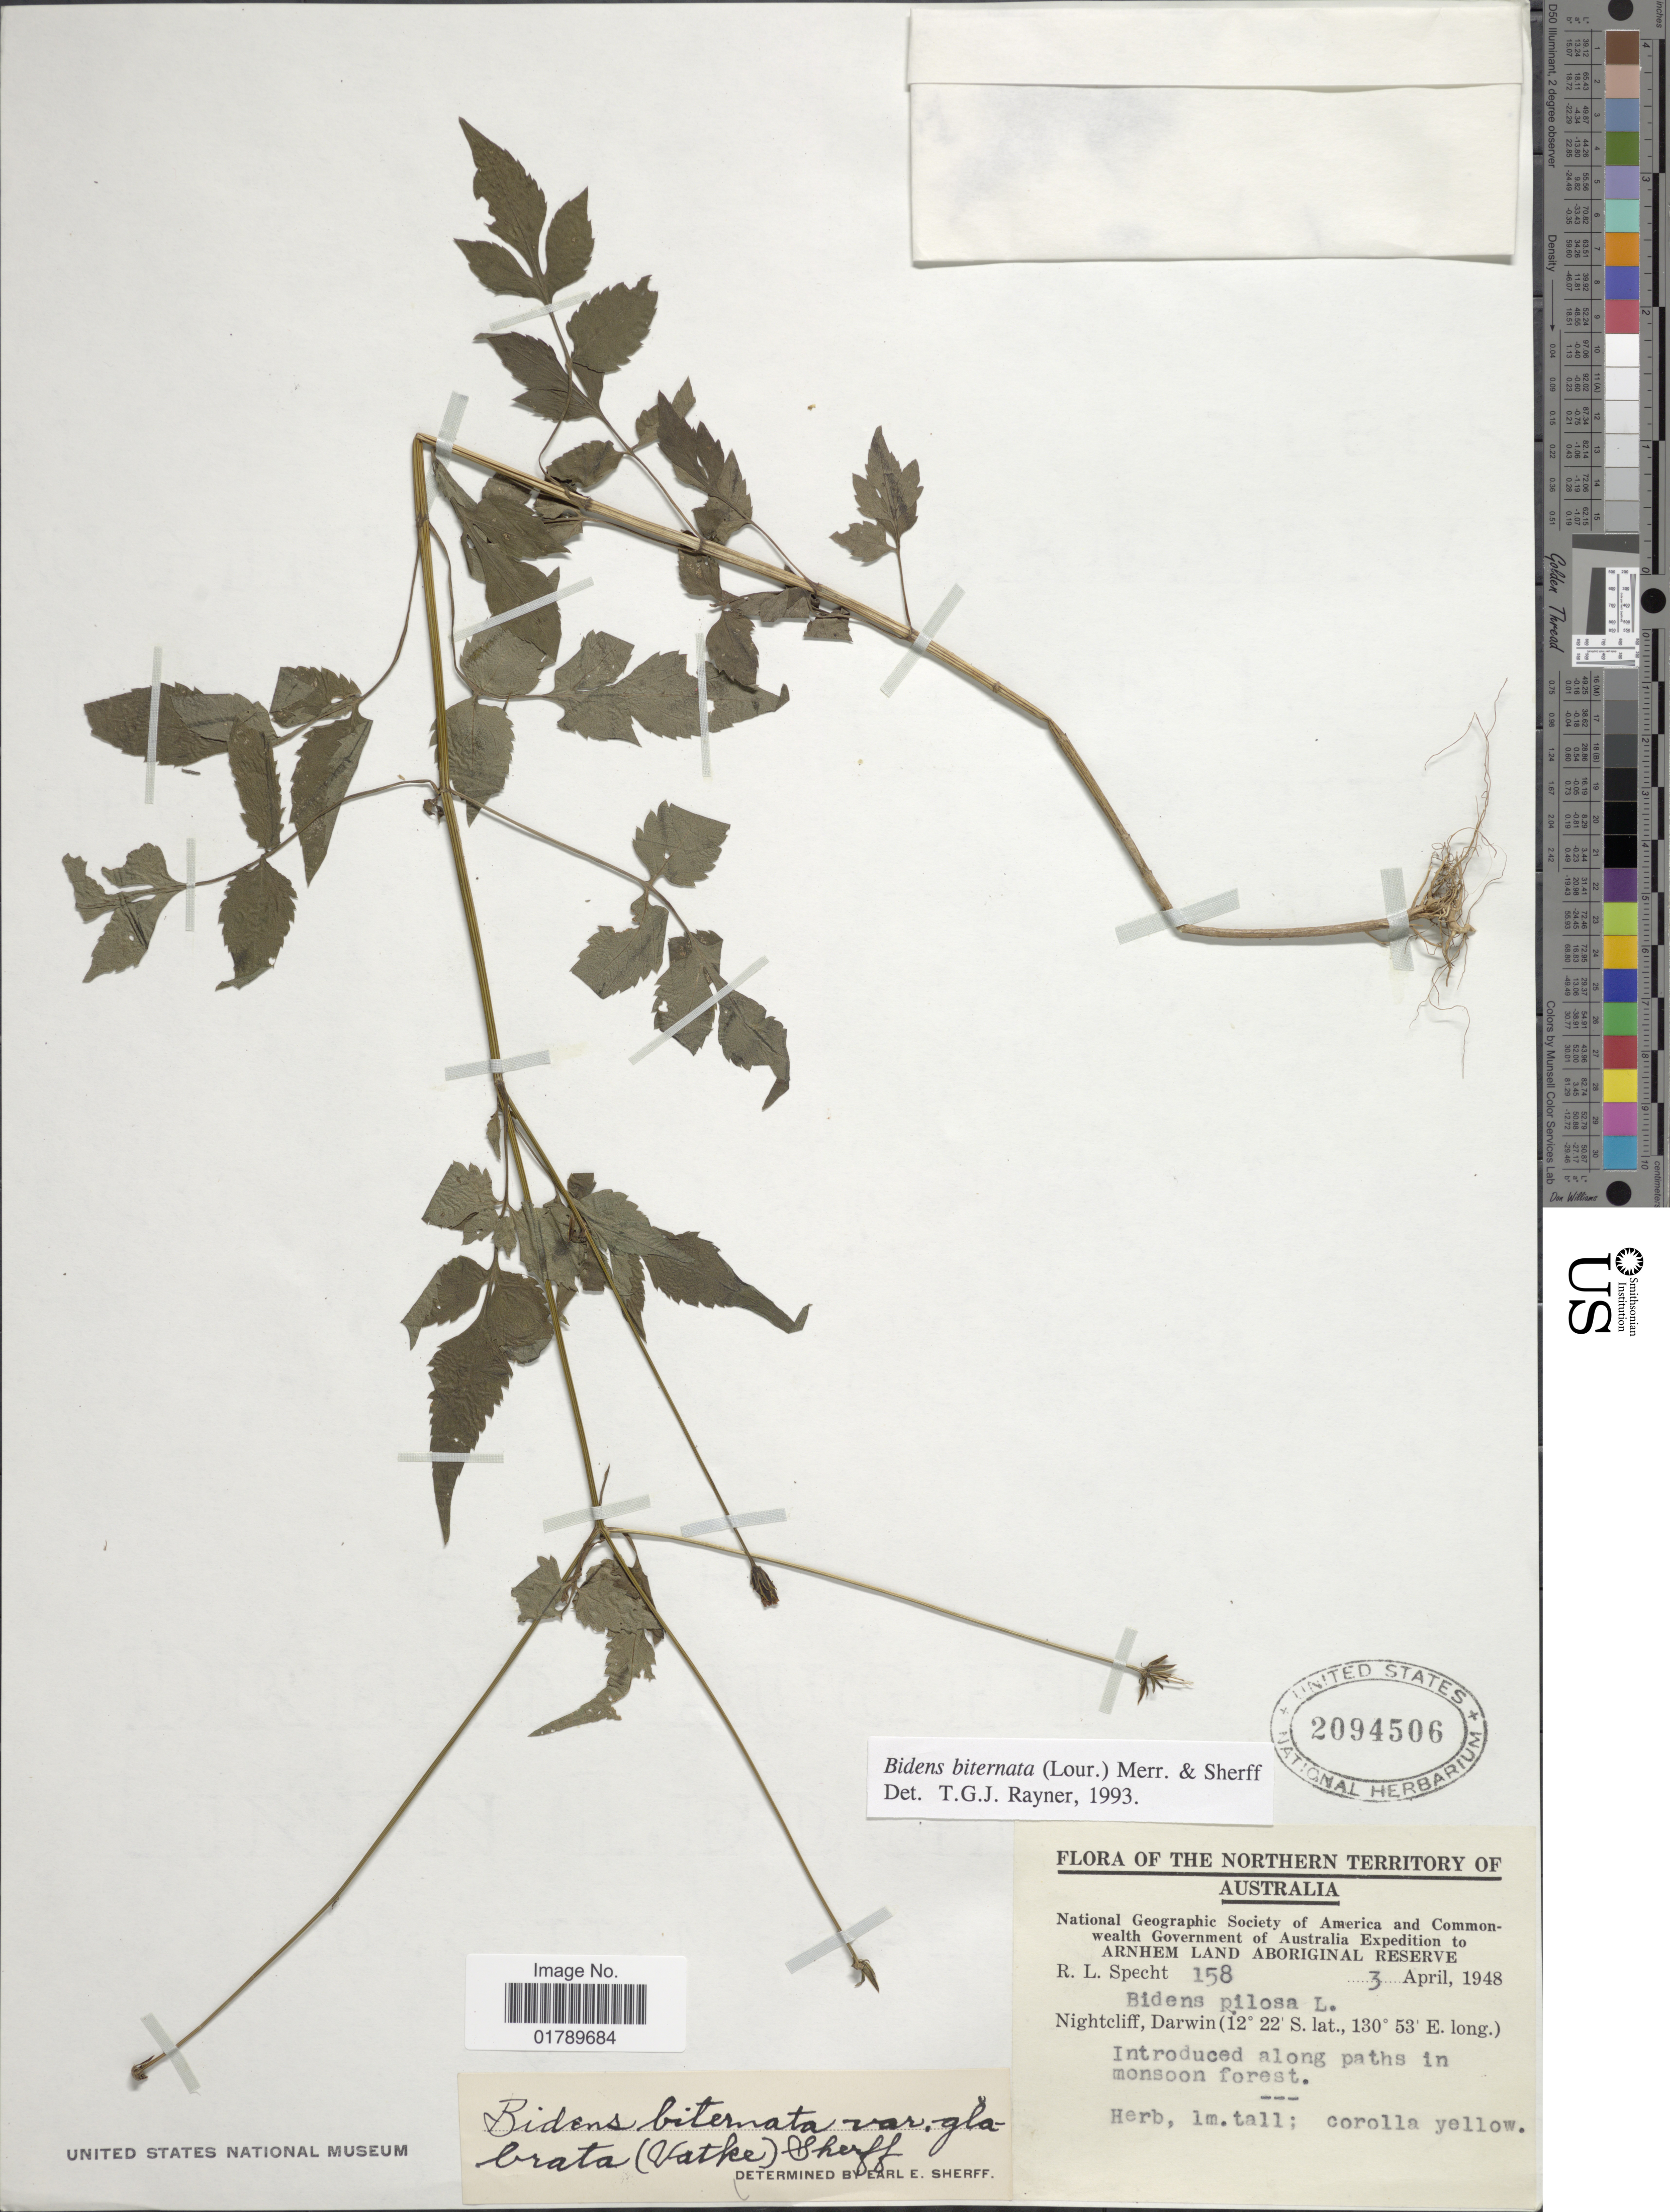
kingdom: Plantae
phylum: Tracheophyta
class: Magnoliopsida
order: Asterales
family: Asteraceae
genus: Bidens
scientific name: Bidens biternata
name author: (Lour.) Merr. & Sherff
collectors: R. L. Specht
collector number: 158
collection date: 1948-04-03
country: Australia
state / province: Northern Territory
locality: Northern Territory of Australia. Nightcliff, Darwin.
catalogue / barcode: US 2094506